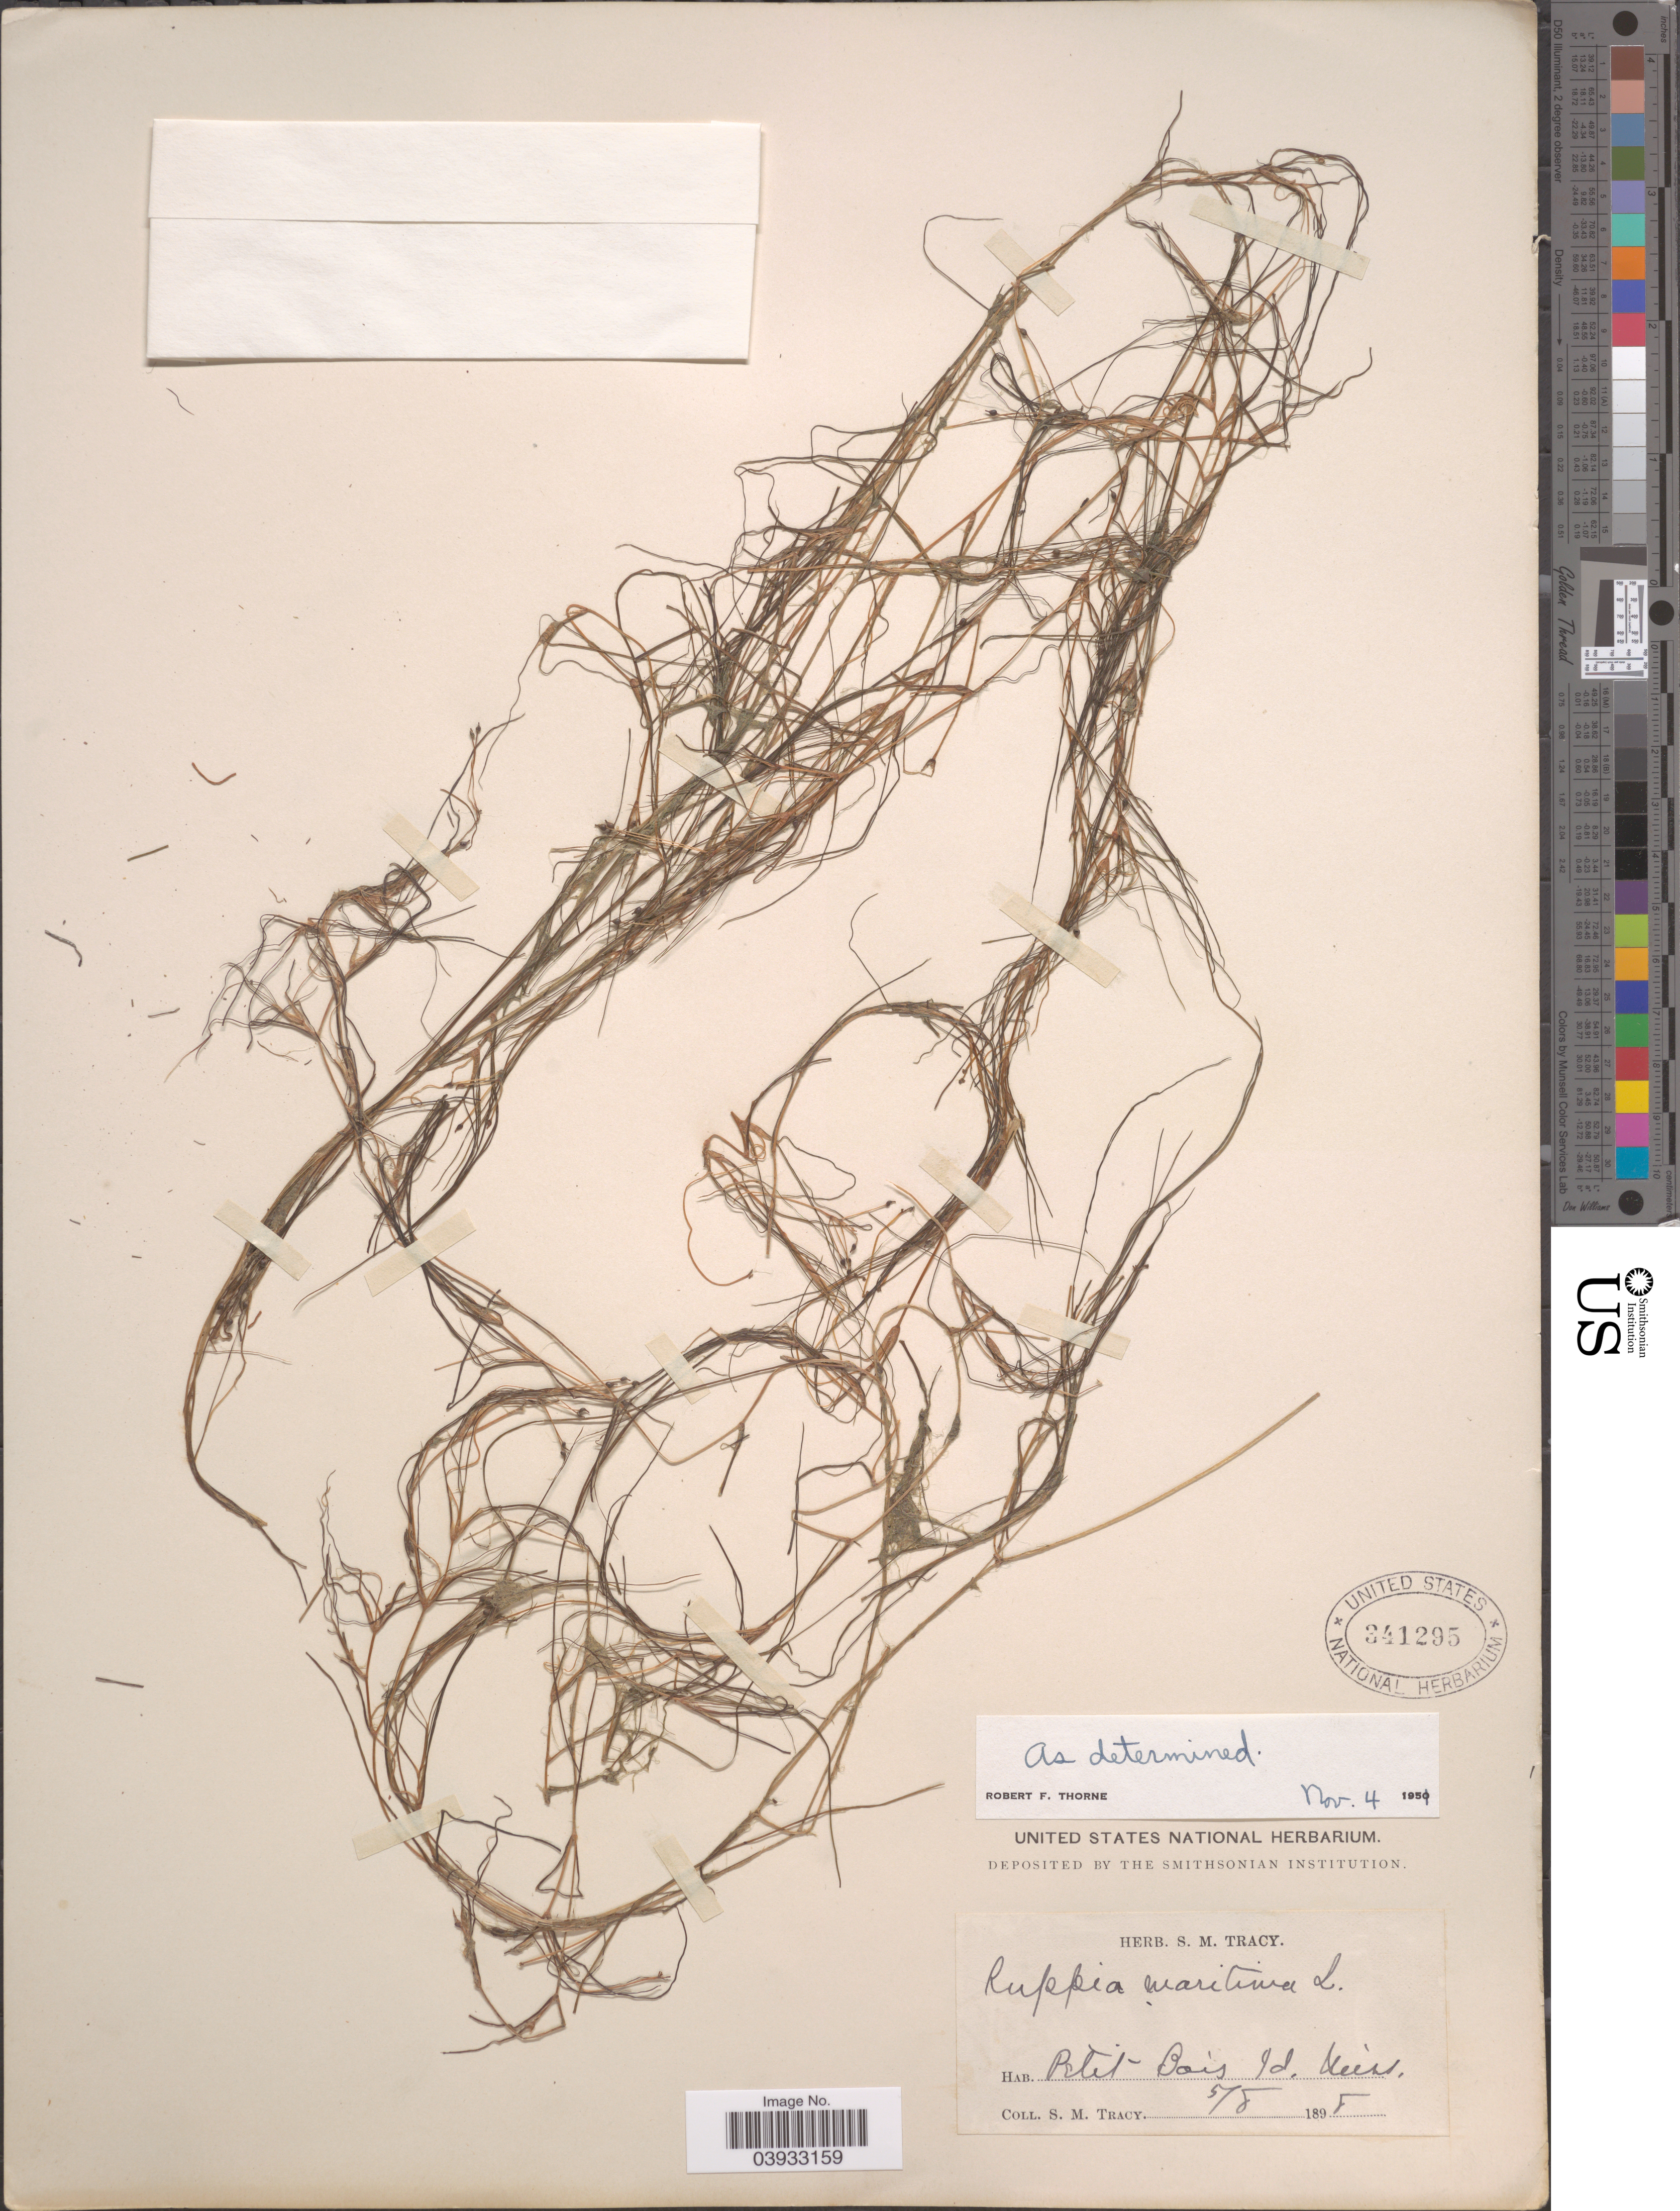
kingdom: Plantae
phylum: Tracheophyta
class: Liliopsida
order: Alismatales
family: Ruppiaceae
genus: Ruppia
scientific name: Ruppia maritima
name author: L.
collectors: S. M. Tracy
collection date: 1898-05-08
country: United States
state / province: Idaho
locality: Petit Bois Id.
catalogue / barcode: US 341295